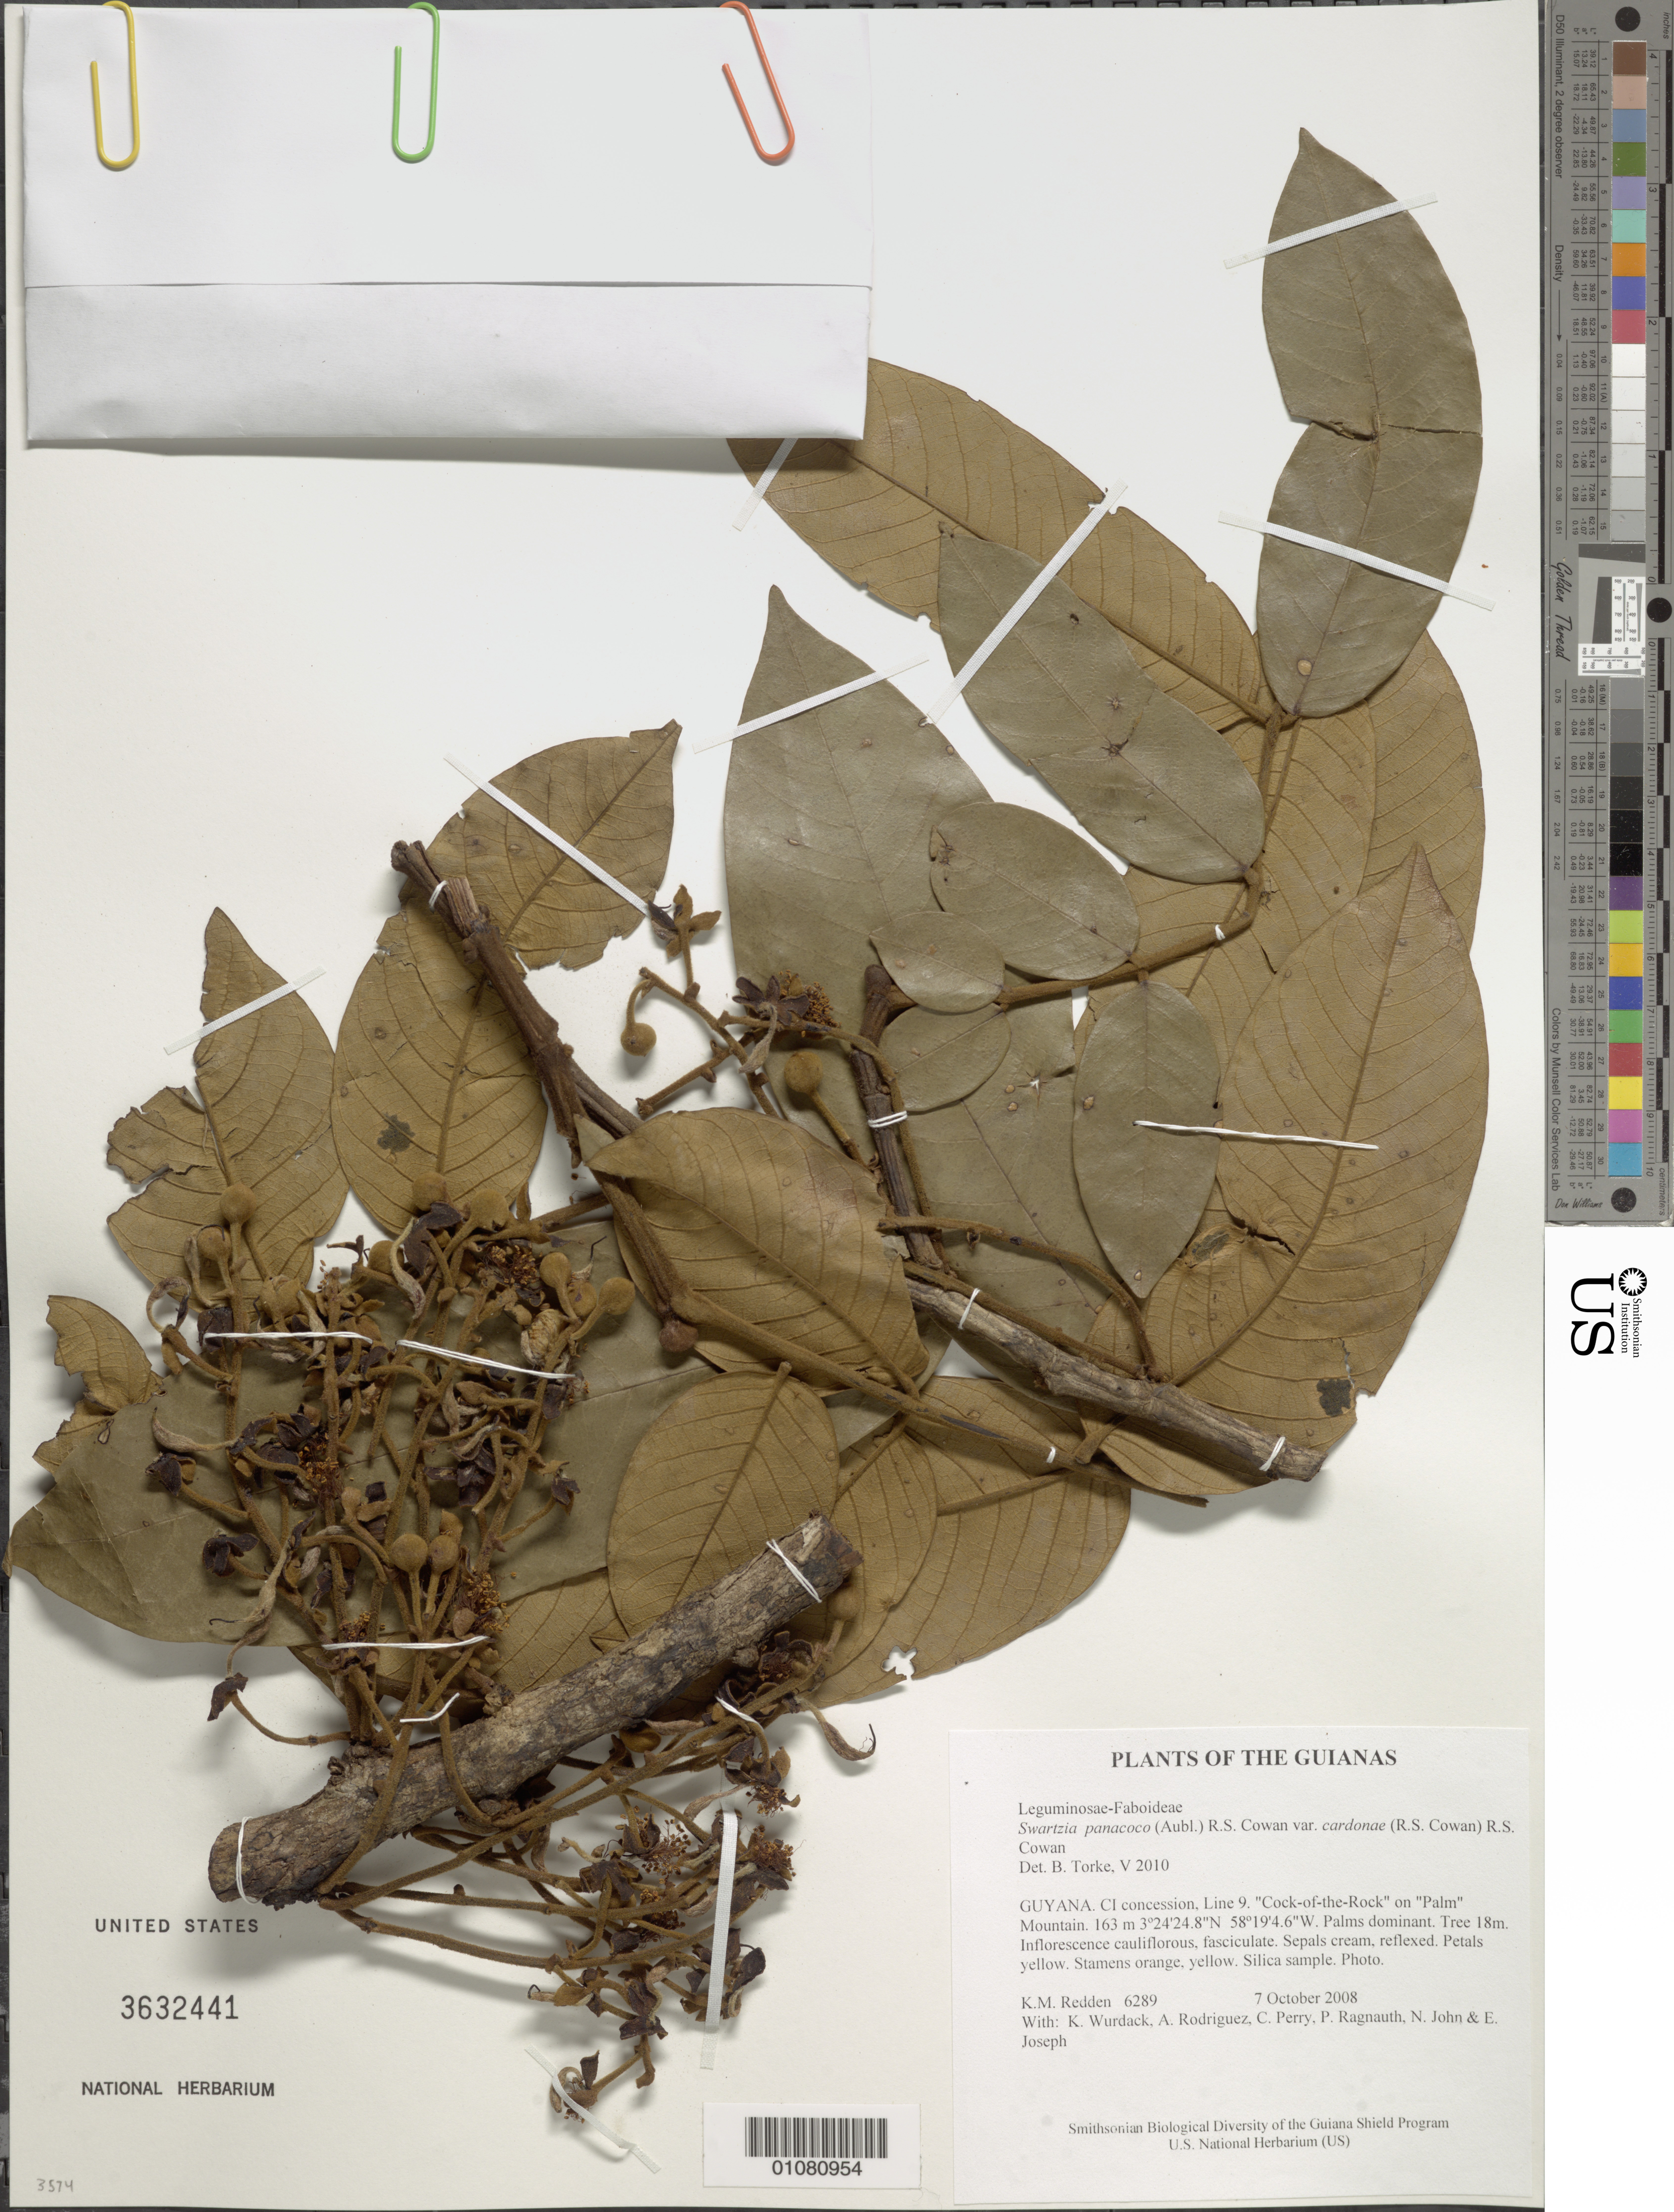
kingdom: Plantae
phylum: Tracheophyta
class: Magnoliopsida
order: Fabales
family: Fabaceae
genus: Swartzia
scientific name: Swartzia panacoco var. cardonae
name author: R.S. Cowan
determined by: Torke, B. M., (MO)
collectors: K. M. Redden, K. Wurdack, A. Rodriguez, C. Perry, P. Ragnauth, N. John & E. Joseph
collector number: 6289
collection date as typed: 7 October 2008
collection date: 2008-10-07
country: Guyana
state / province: U. Takutu-U. Essequibo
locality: CI concession, Line 9. "Cock-of-the-Rock" on "Palm" Mountain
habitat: Palms dominant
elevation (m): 163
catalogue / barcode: US 3632441